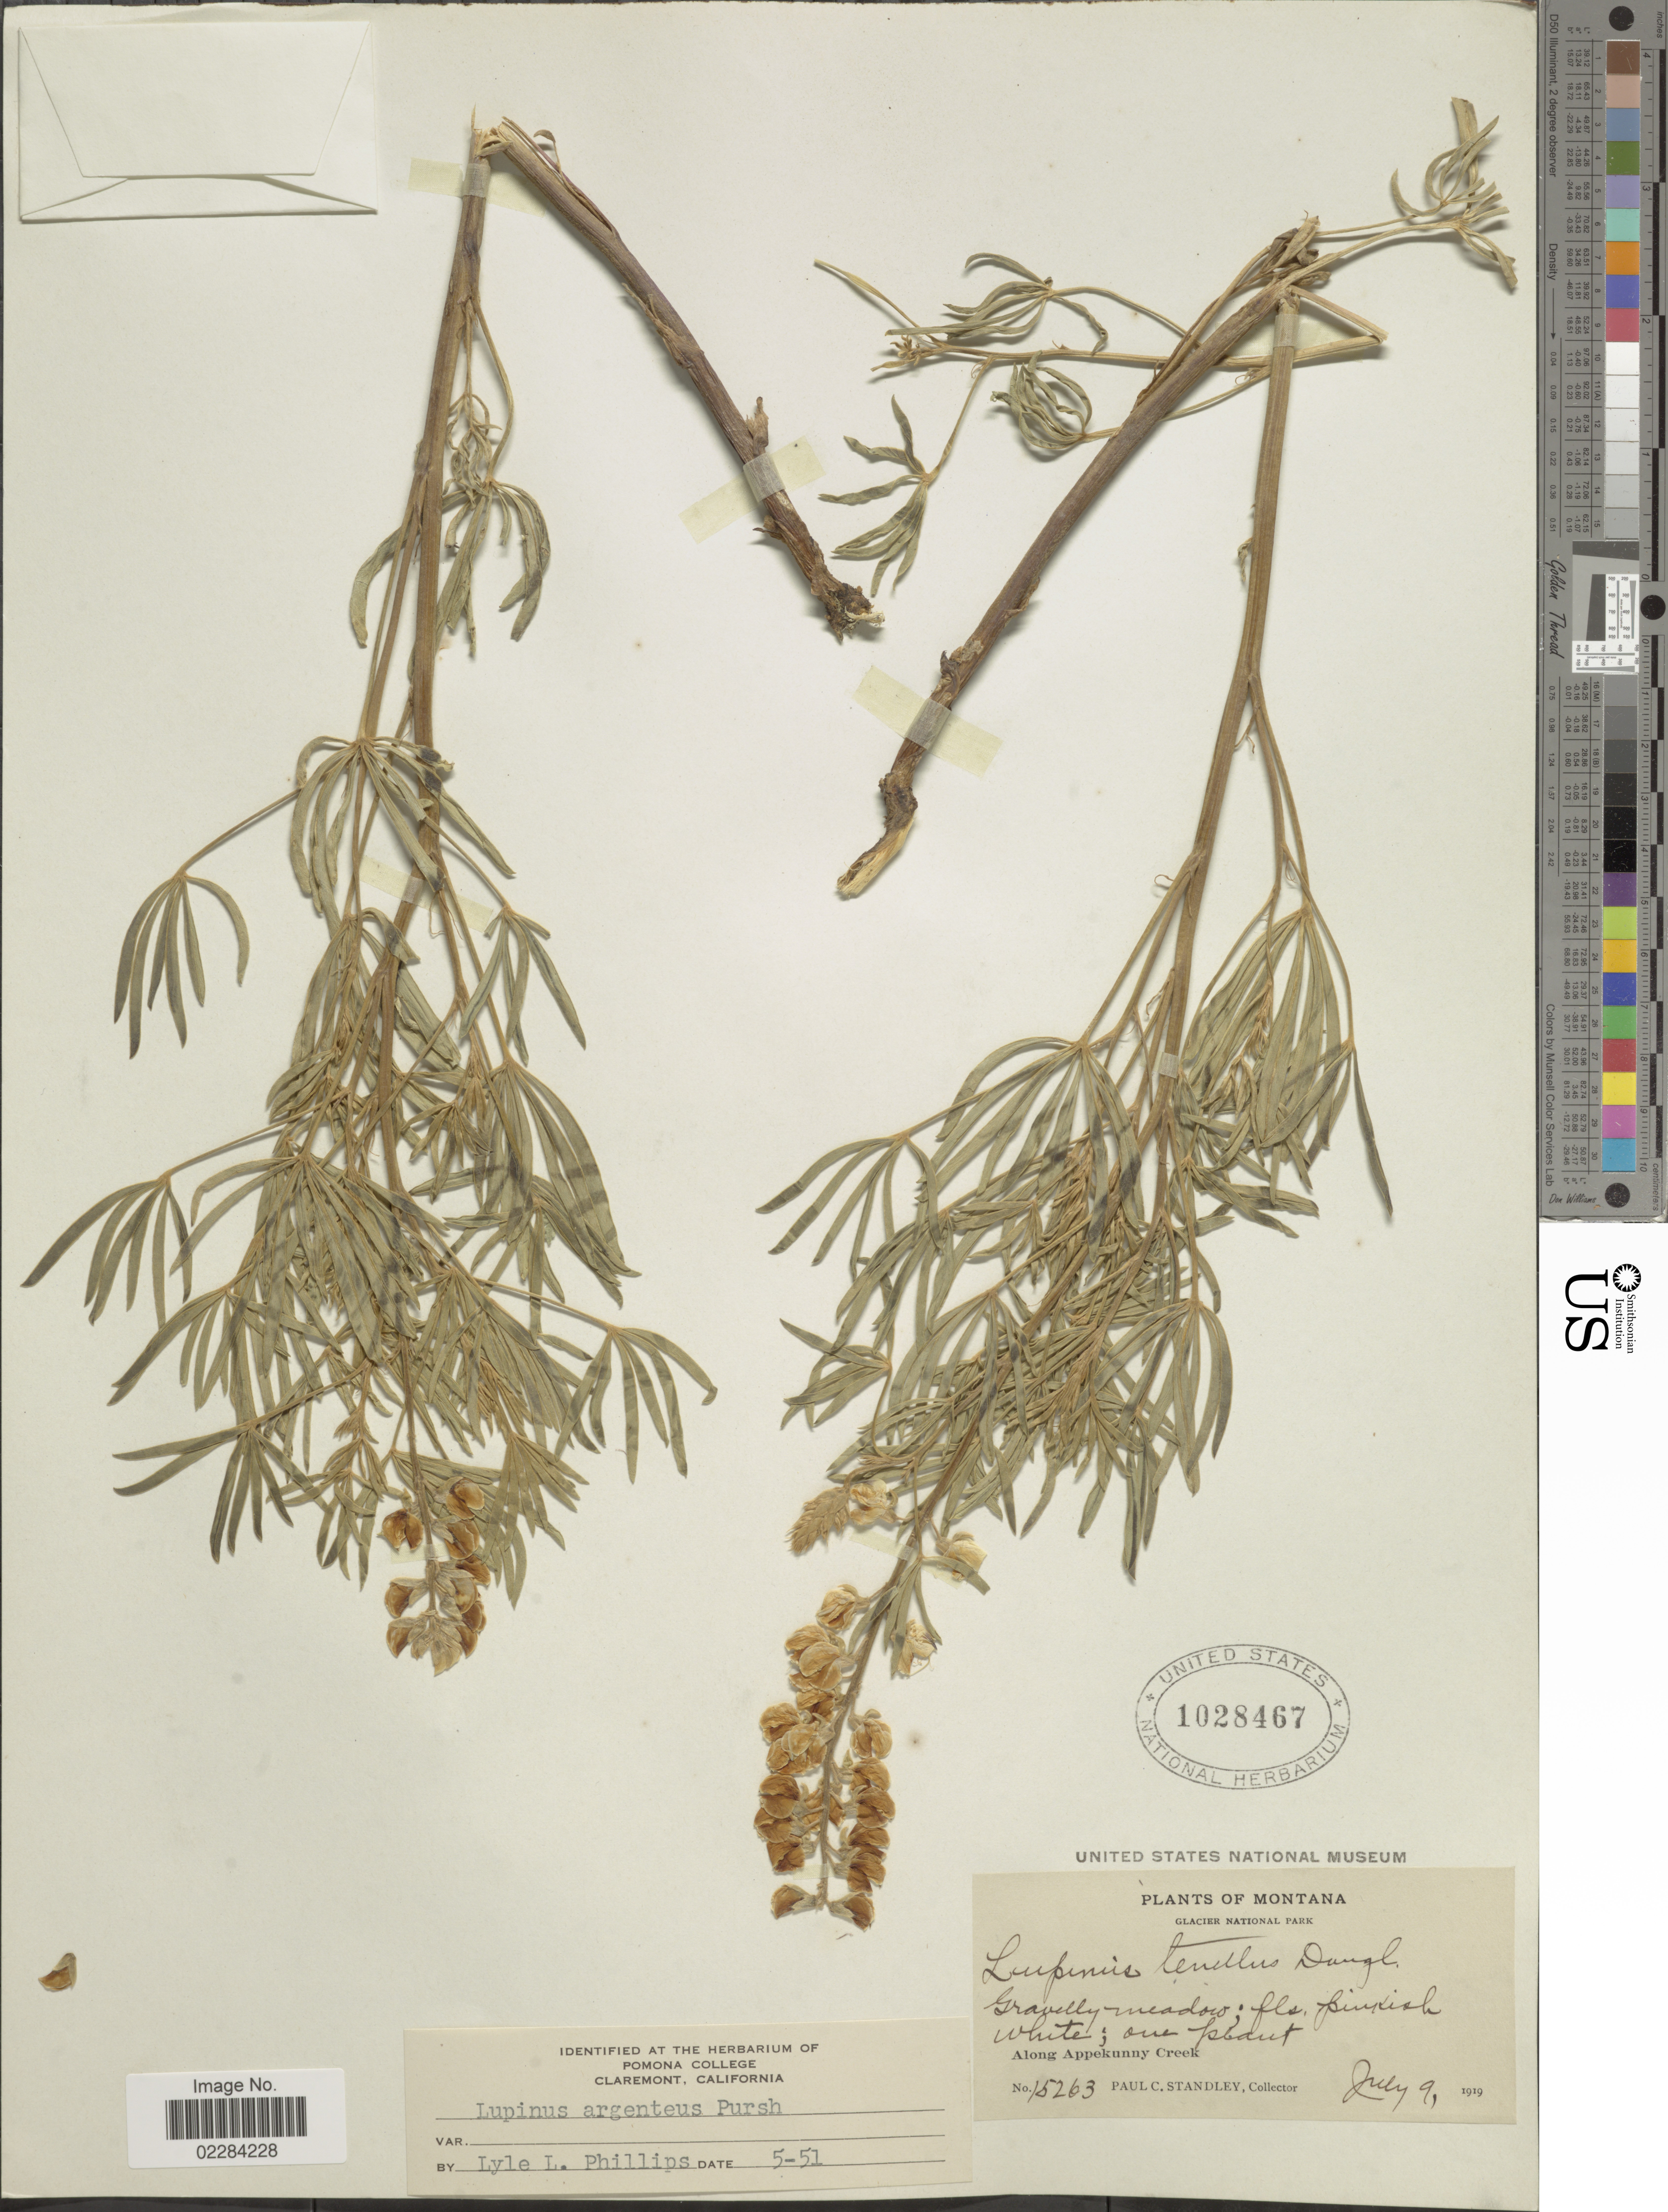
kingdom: Plantae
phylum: Tracheophyta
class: Magnoliopsida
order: Fabales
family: Fabaceae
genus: Lupinus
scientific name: Lupinus argenteus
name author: Pursh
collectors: P. C. Standley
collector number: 15263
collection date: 1919-07-09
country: United States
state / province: Montana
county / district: Glacier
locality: Glacier National Park. Along Appekunny Creek.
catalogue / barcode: US 1028467